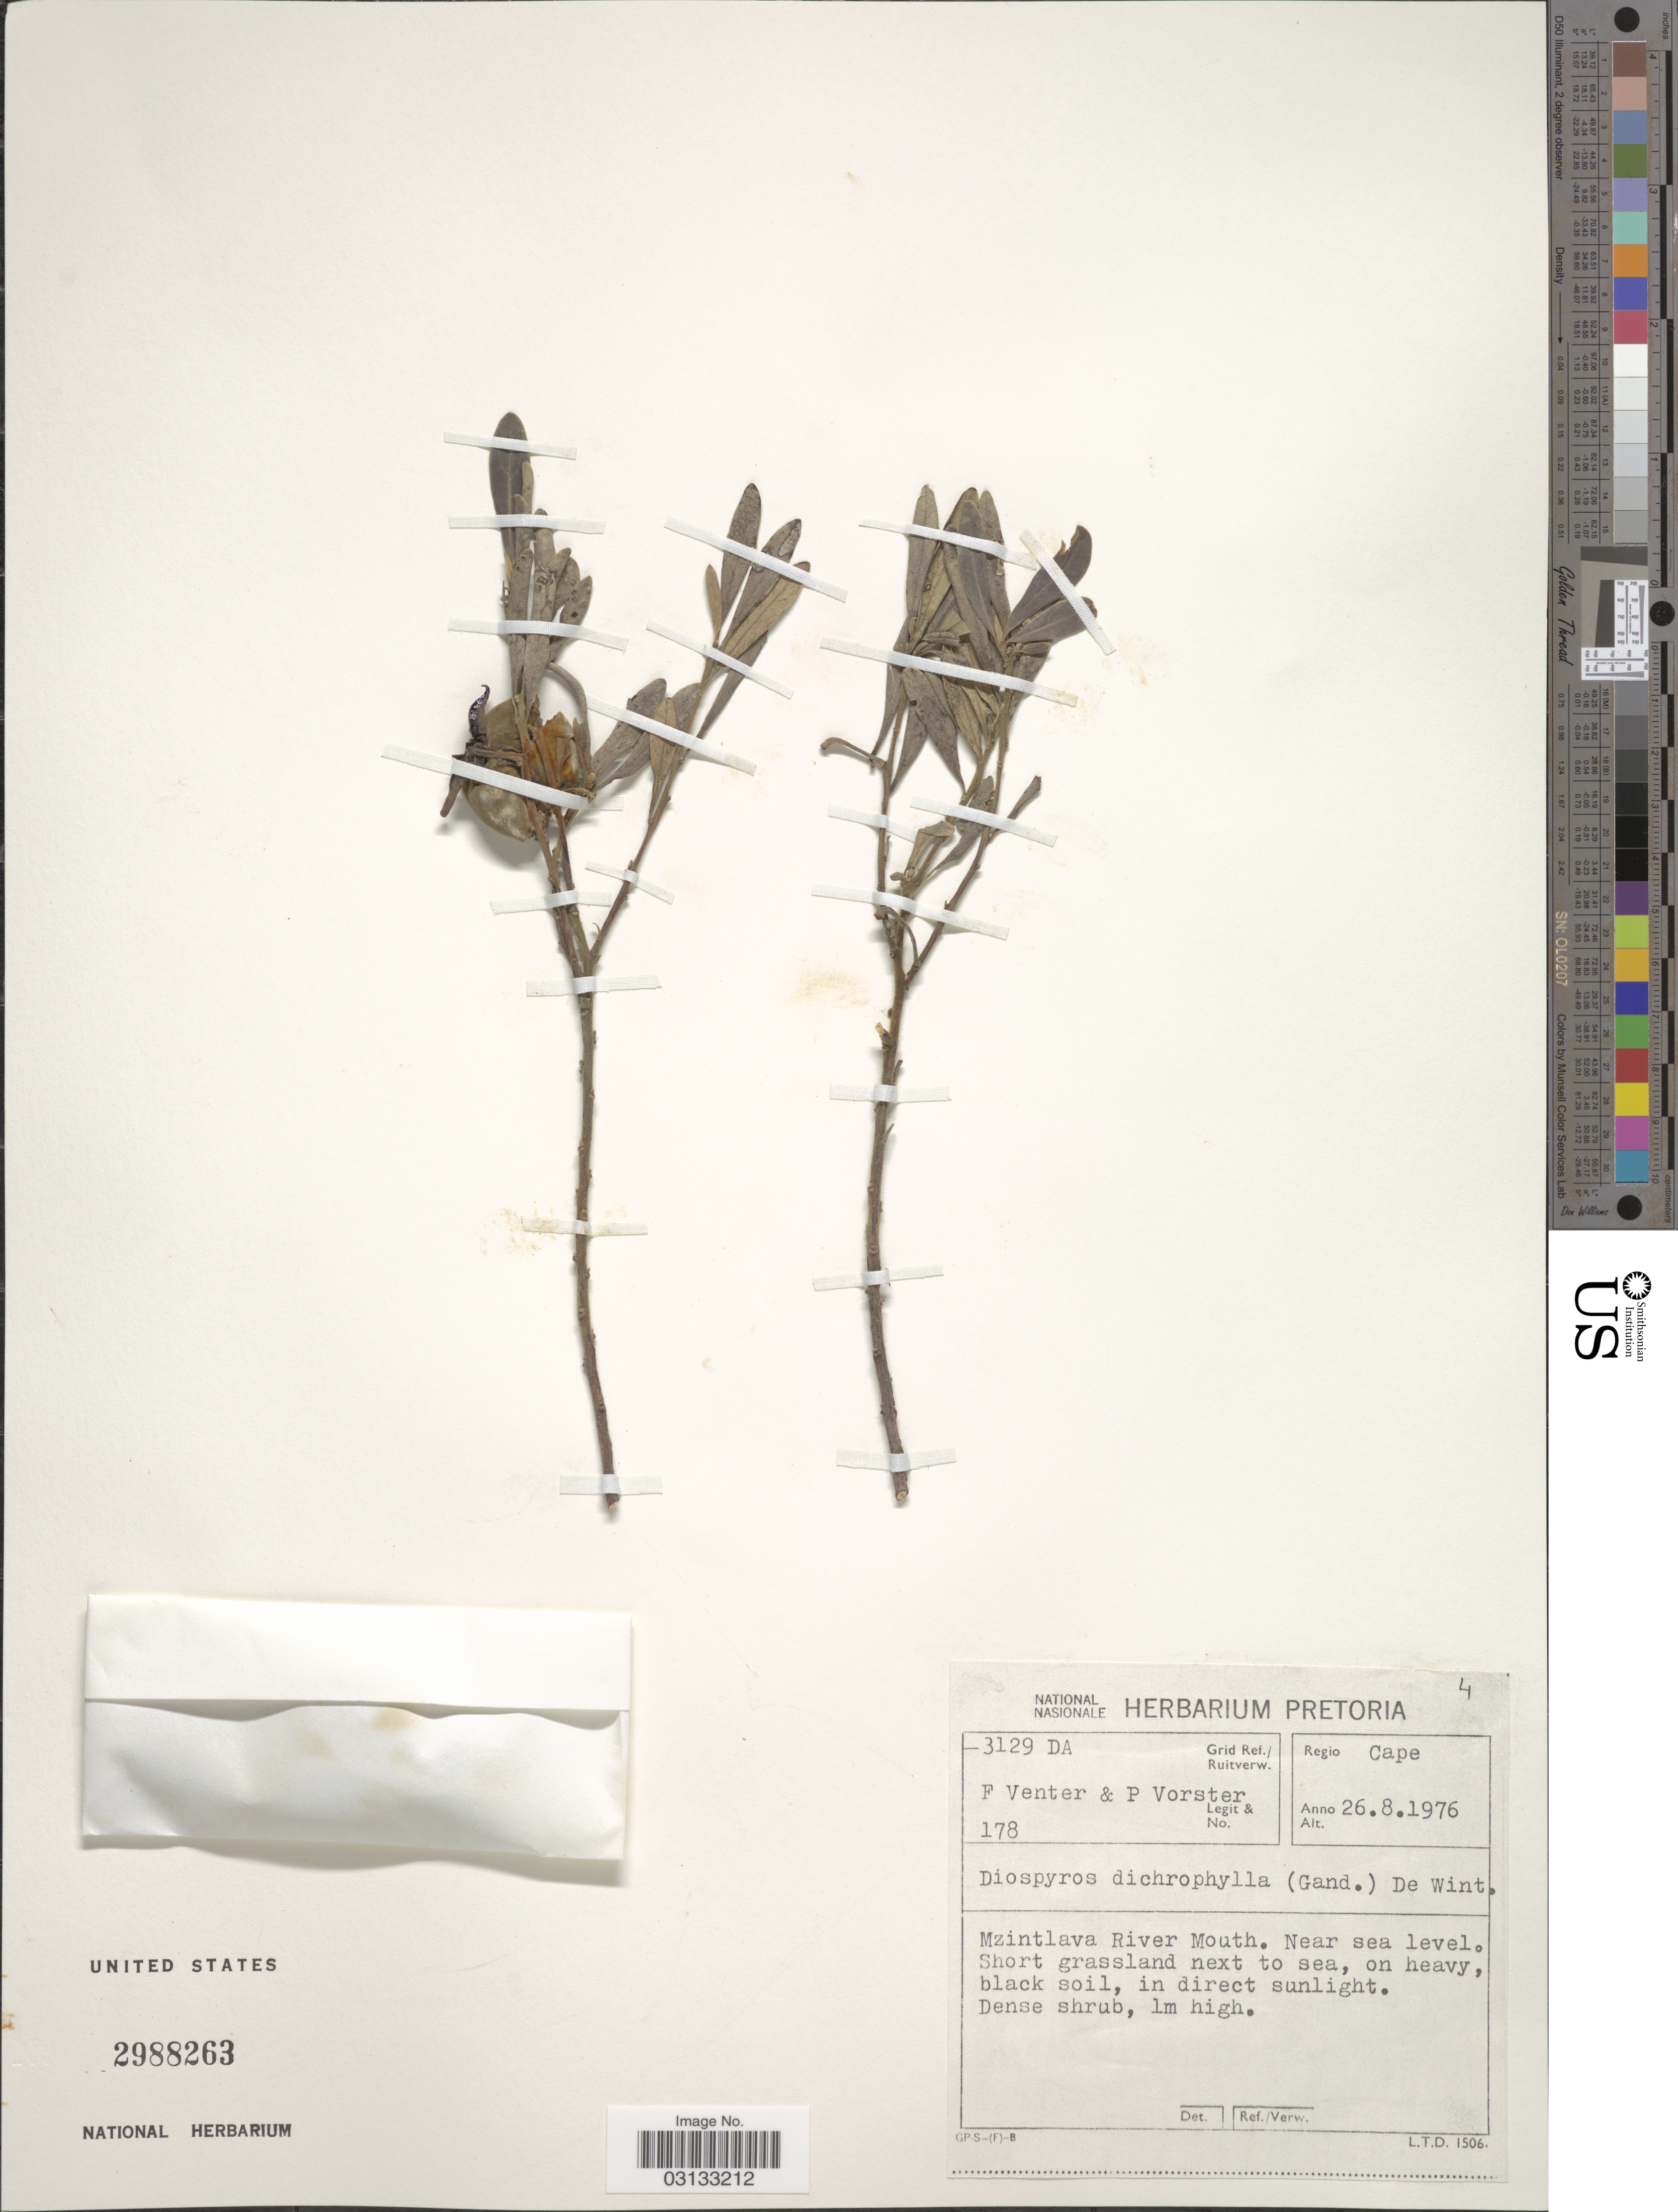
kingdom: Plantae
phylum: Tracheophyta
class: Magnoliopsida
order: Ericales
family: Ebenaceae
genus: Diospyros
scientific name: Diospyros dichrophylla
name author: (Gand.) De Winter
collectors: F. Venter & P. Vorster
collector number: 178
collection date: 1976-08-26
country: South Africa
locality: Grid. Ref./Ruitverw. 3129DA, Regio Cape, Mzintlava River Mouth.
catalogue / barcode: US 2988263